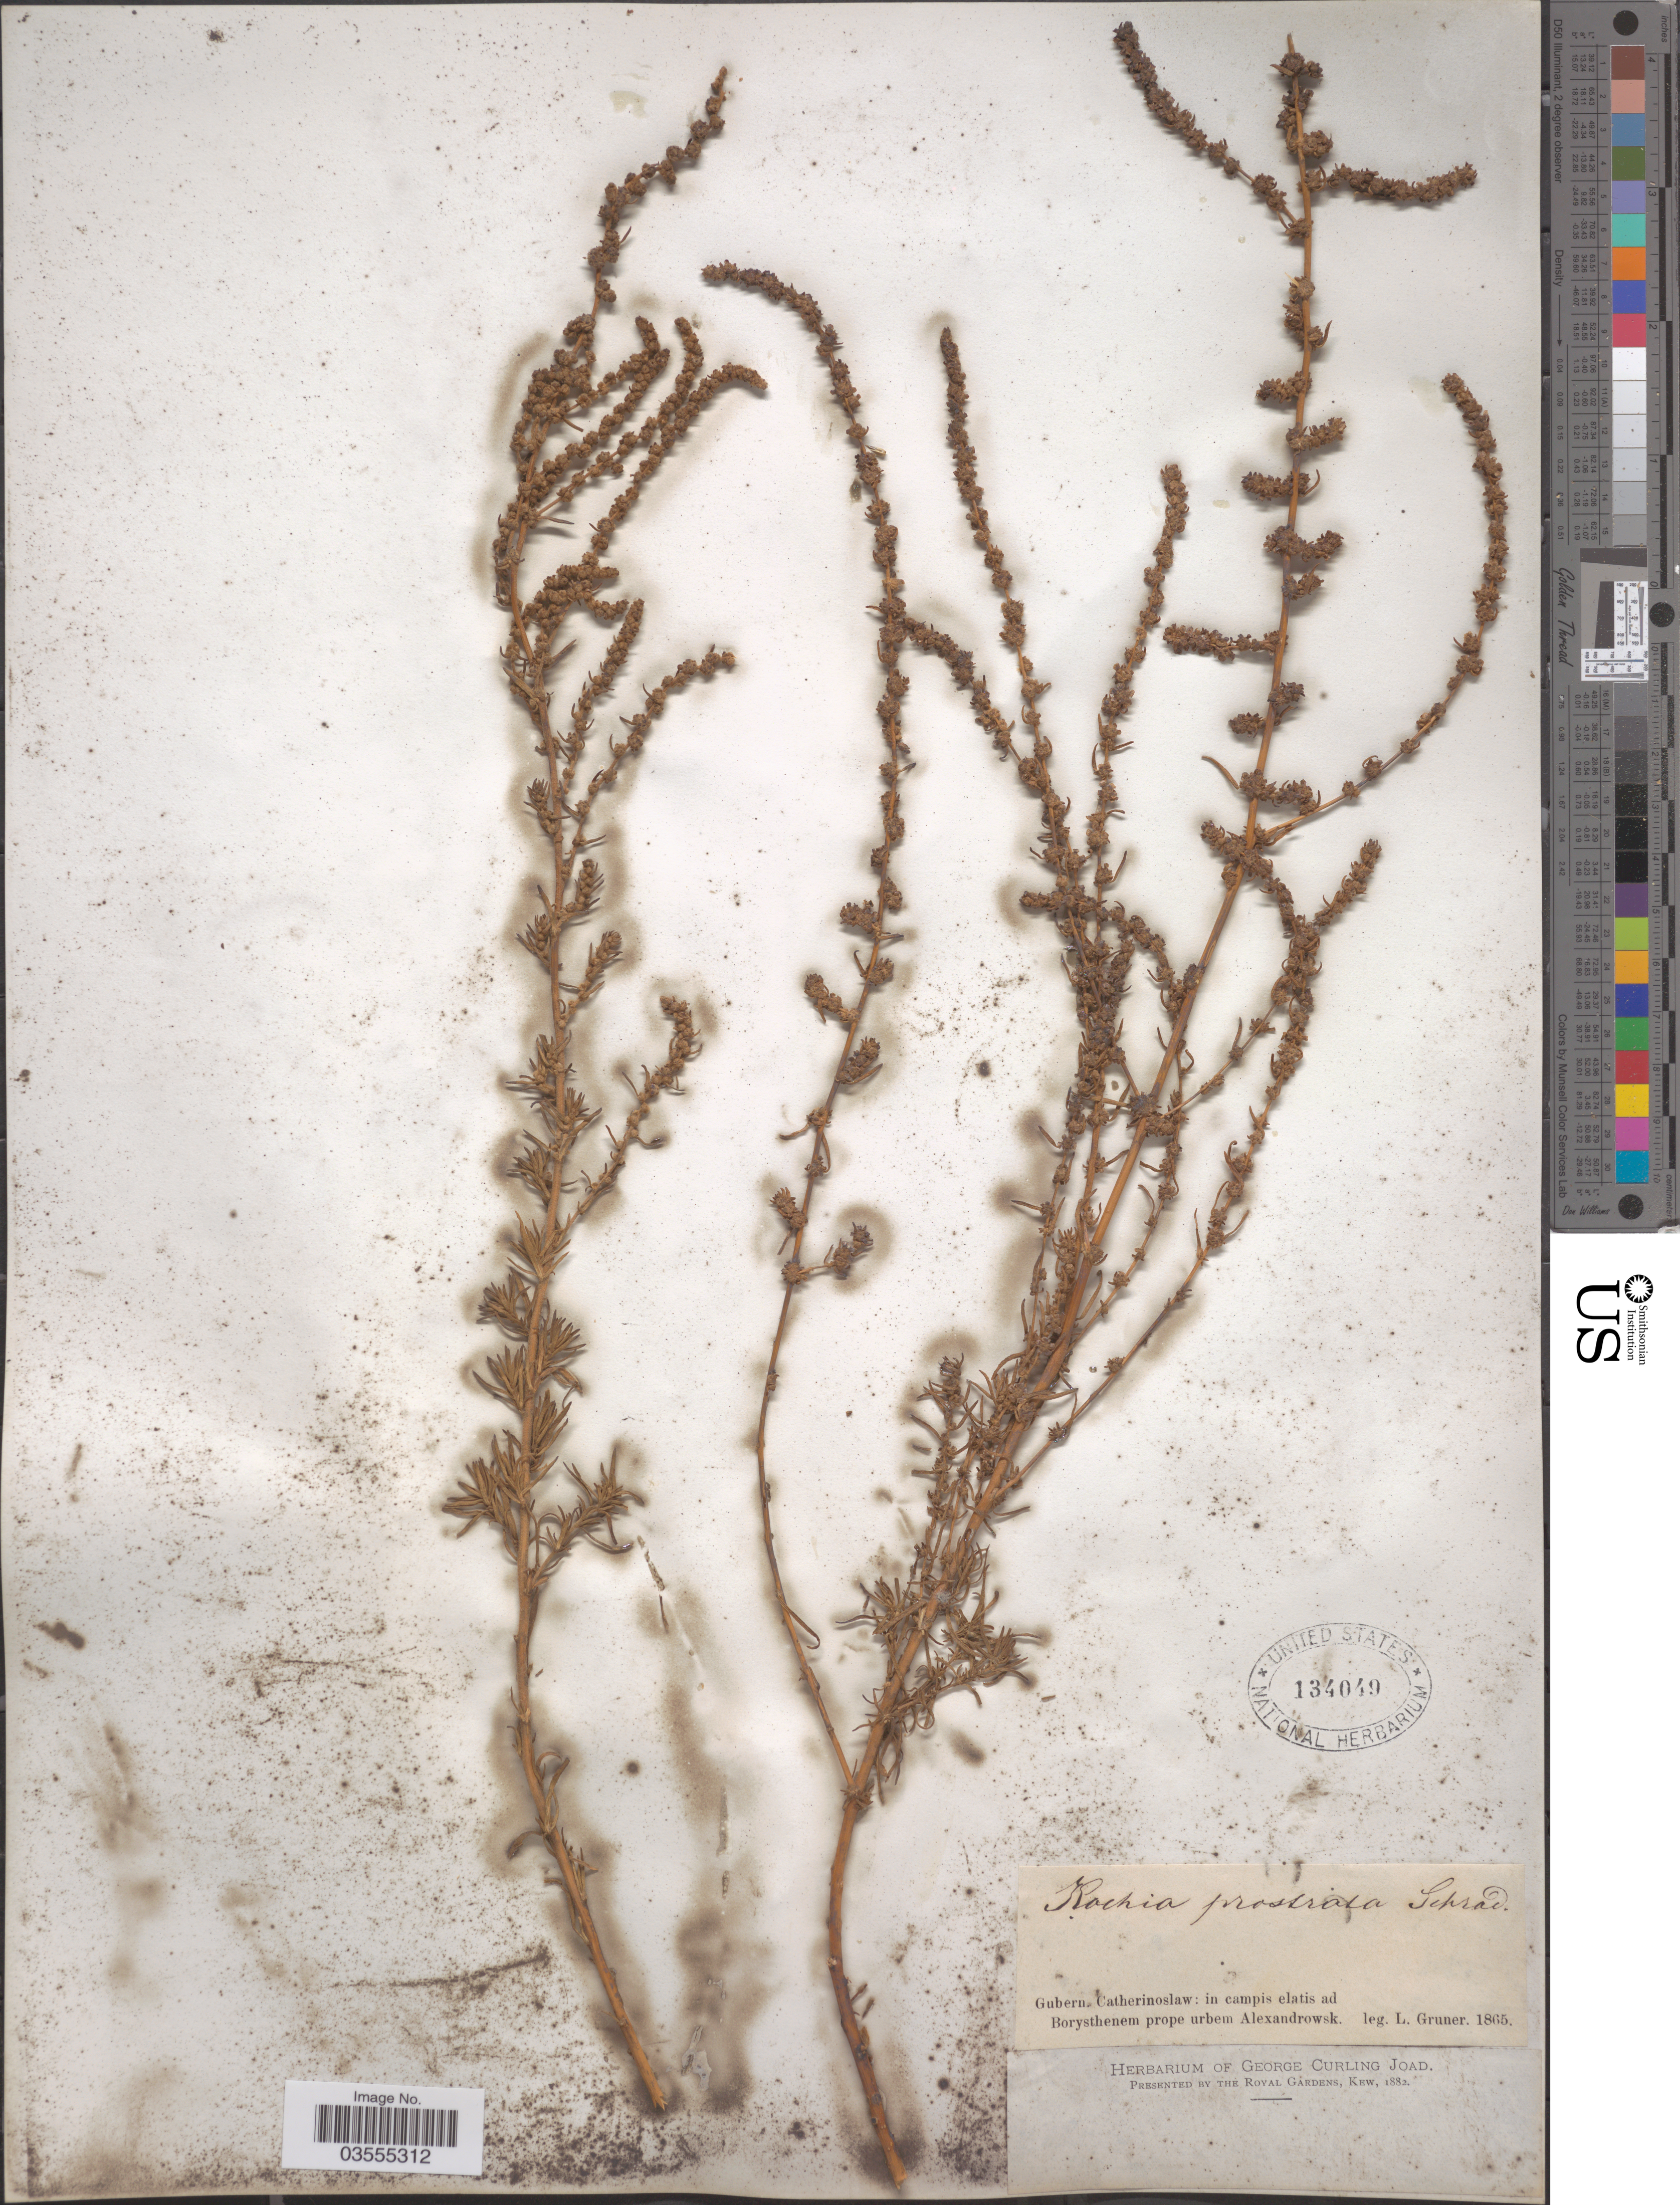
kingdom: Plantae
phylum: Tracheophyta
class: Magnoliopsida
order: Caryophyllales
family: Amaranthaceae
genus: Bassia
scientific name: Bassia prostrata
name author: (L.) Beck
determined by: U.S. National Herbarium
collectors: L. F. Gruner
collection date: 1865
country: Ukraine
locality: Gubern. Catherinoslaw: in campis elatis ad Borysthenem prope urbem Alexandrowsk.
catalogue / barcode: US 134049